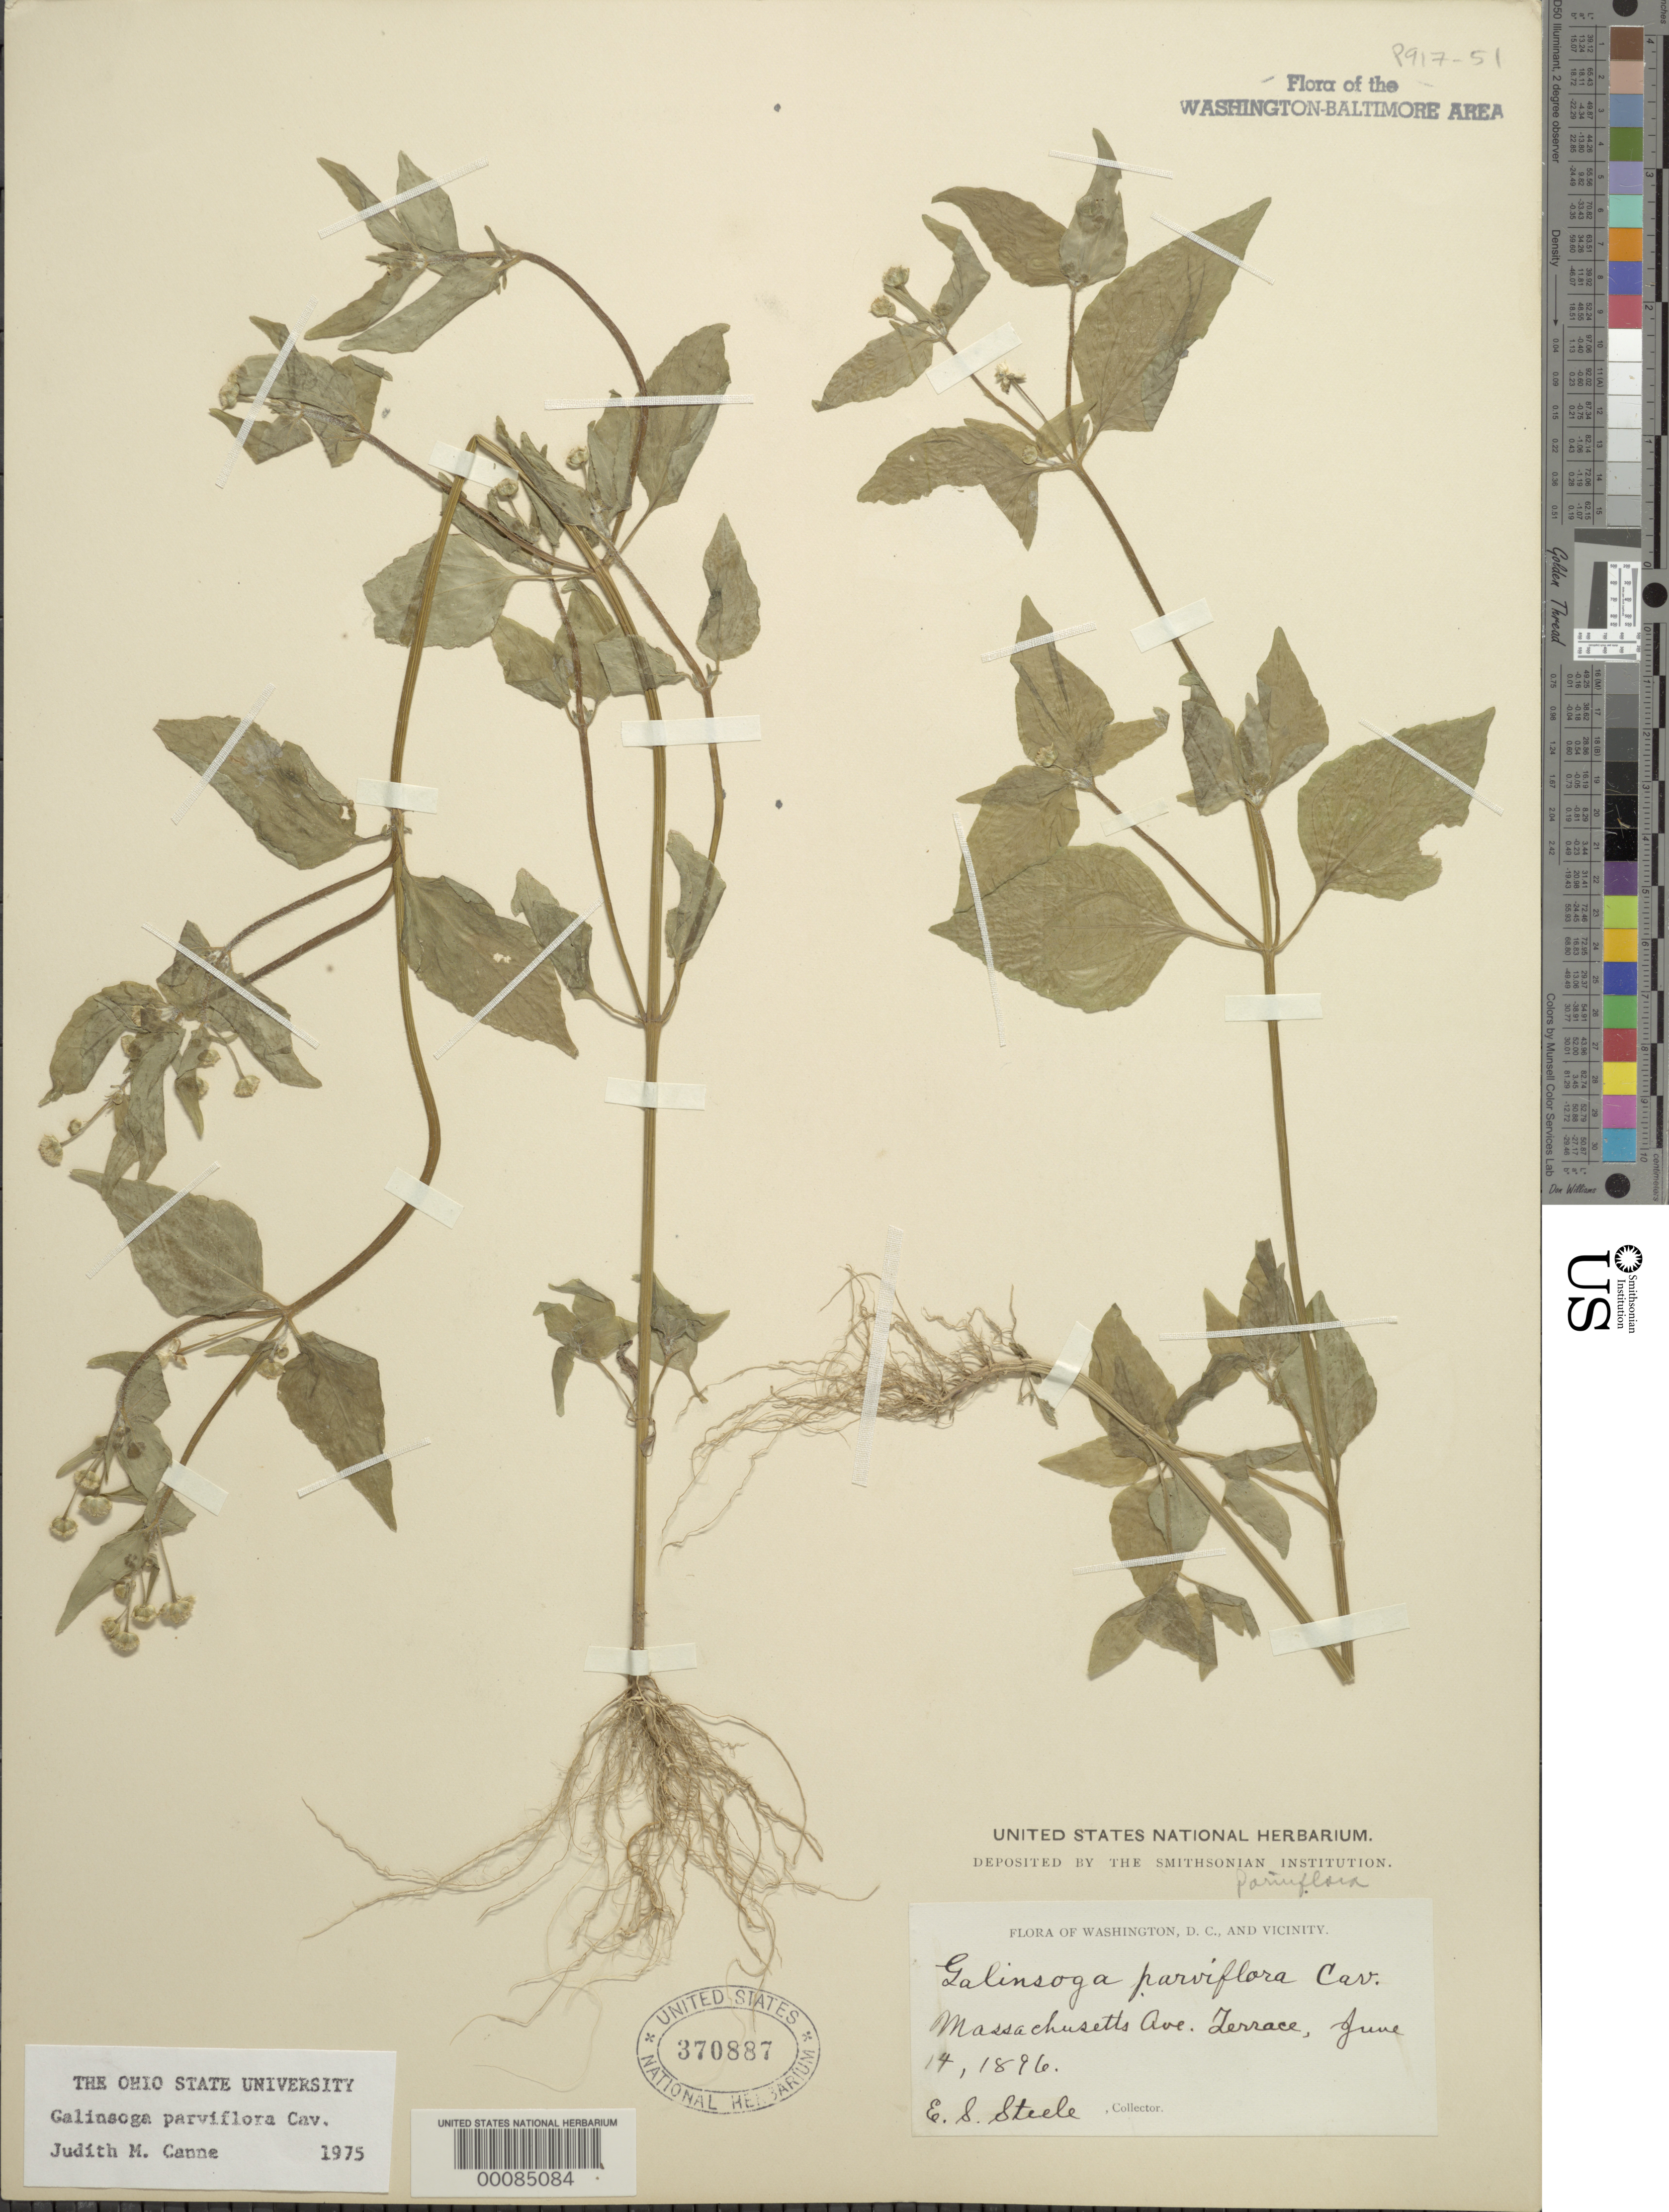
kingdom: Plantae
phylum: Tracheophyta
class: Magnoliopsida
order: Asterales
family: Asteraceae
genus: Galinsoga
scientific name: Galinsoga parviflora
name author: Cav.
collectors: E. Steele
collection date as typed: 14 Jun 1896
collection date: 1896-06-14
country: United States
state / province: District of Columbia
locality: Mass. Ave. Terrace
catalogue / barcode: US 370887